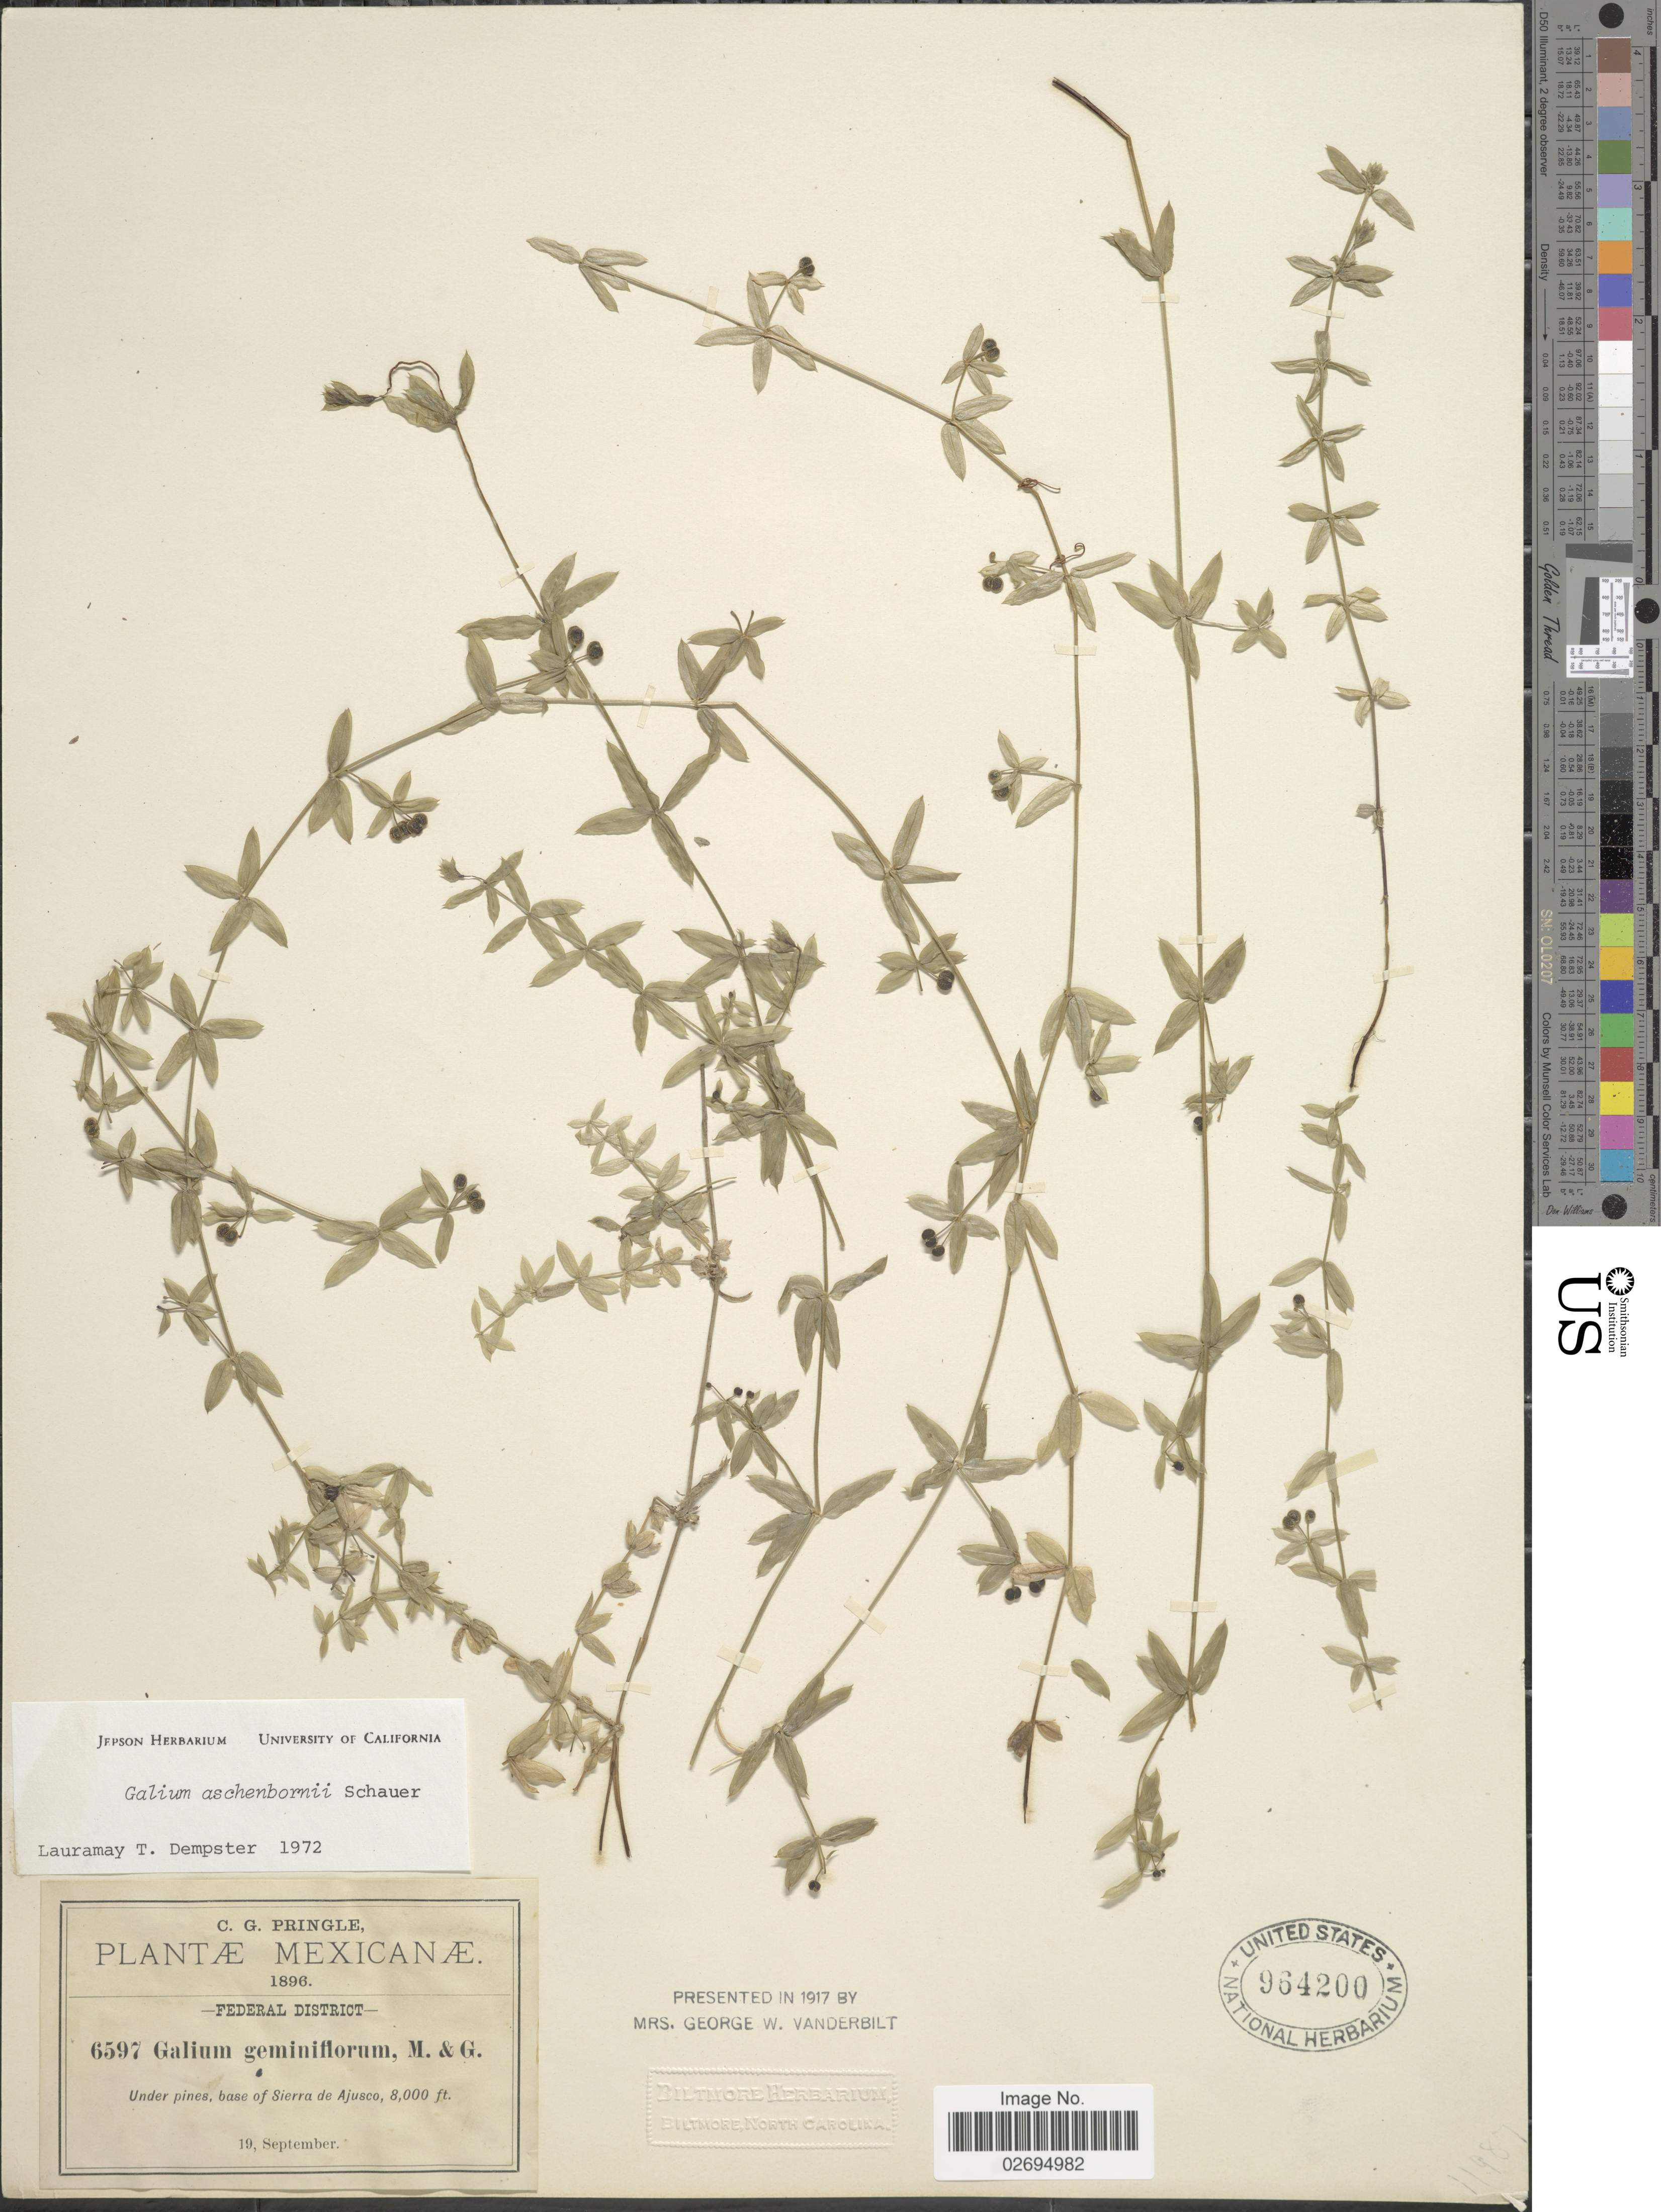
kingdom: Plantae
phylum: Tracheophyta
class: Magnoliopsida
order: Gentianales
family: Rubiaceae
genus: Galium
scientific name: Galium aschenbornii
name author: Schauer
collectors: C. G. Pringle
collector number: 6597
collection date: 1896-09-19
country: Mexico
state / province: Distrito Federal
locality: Federal District, Under pines, base of Sierra de Ajusco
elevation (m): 2438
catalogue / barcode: US 964200